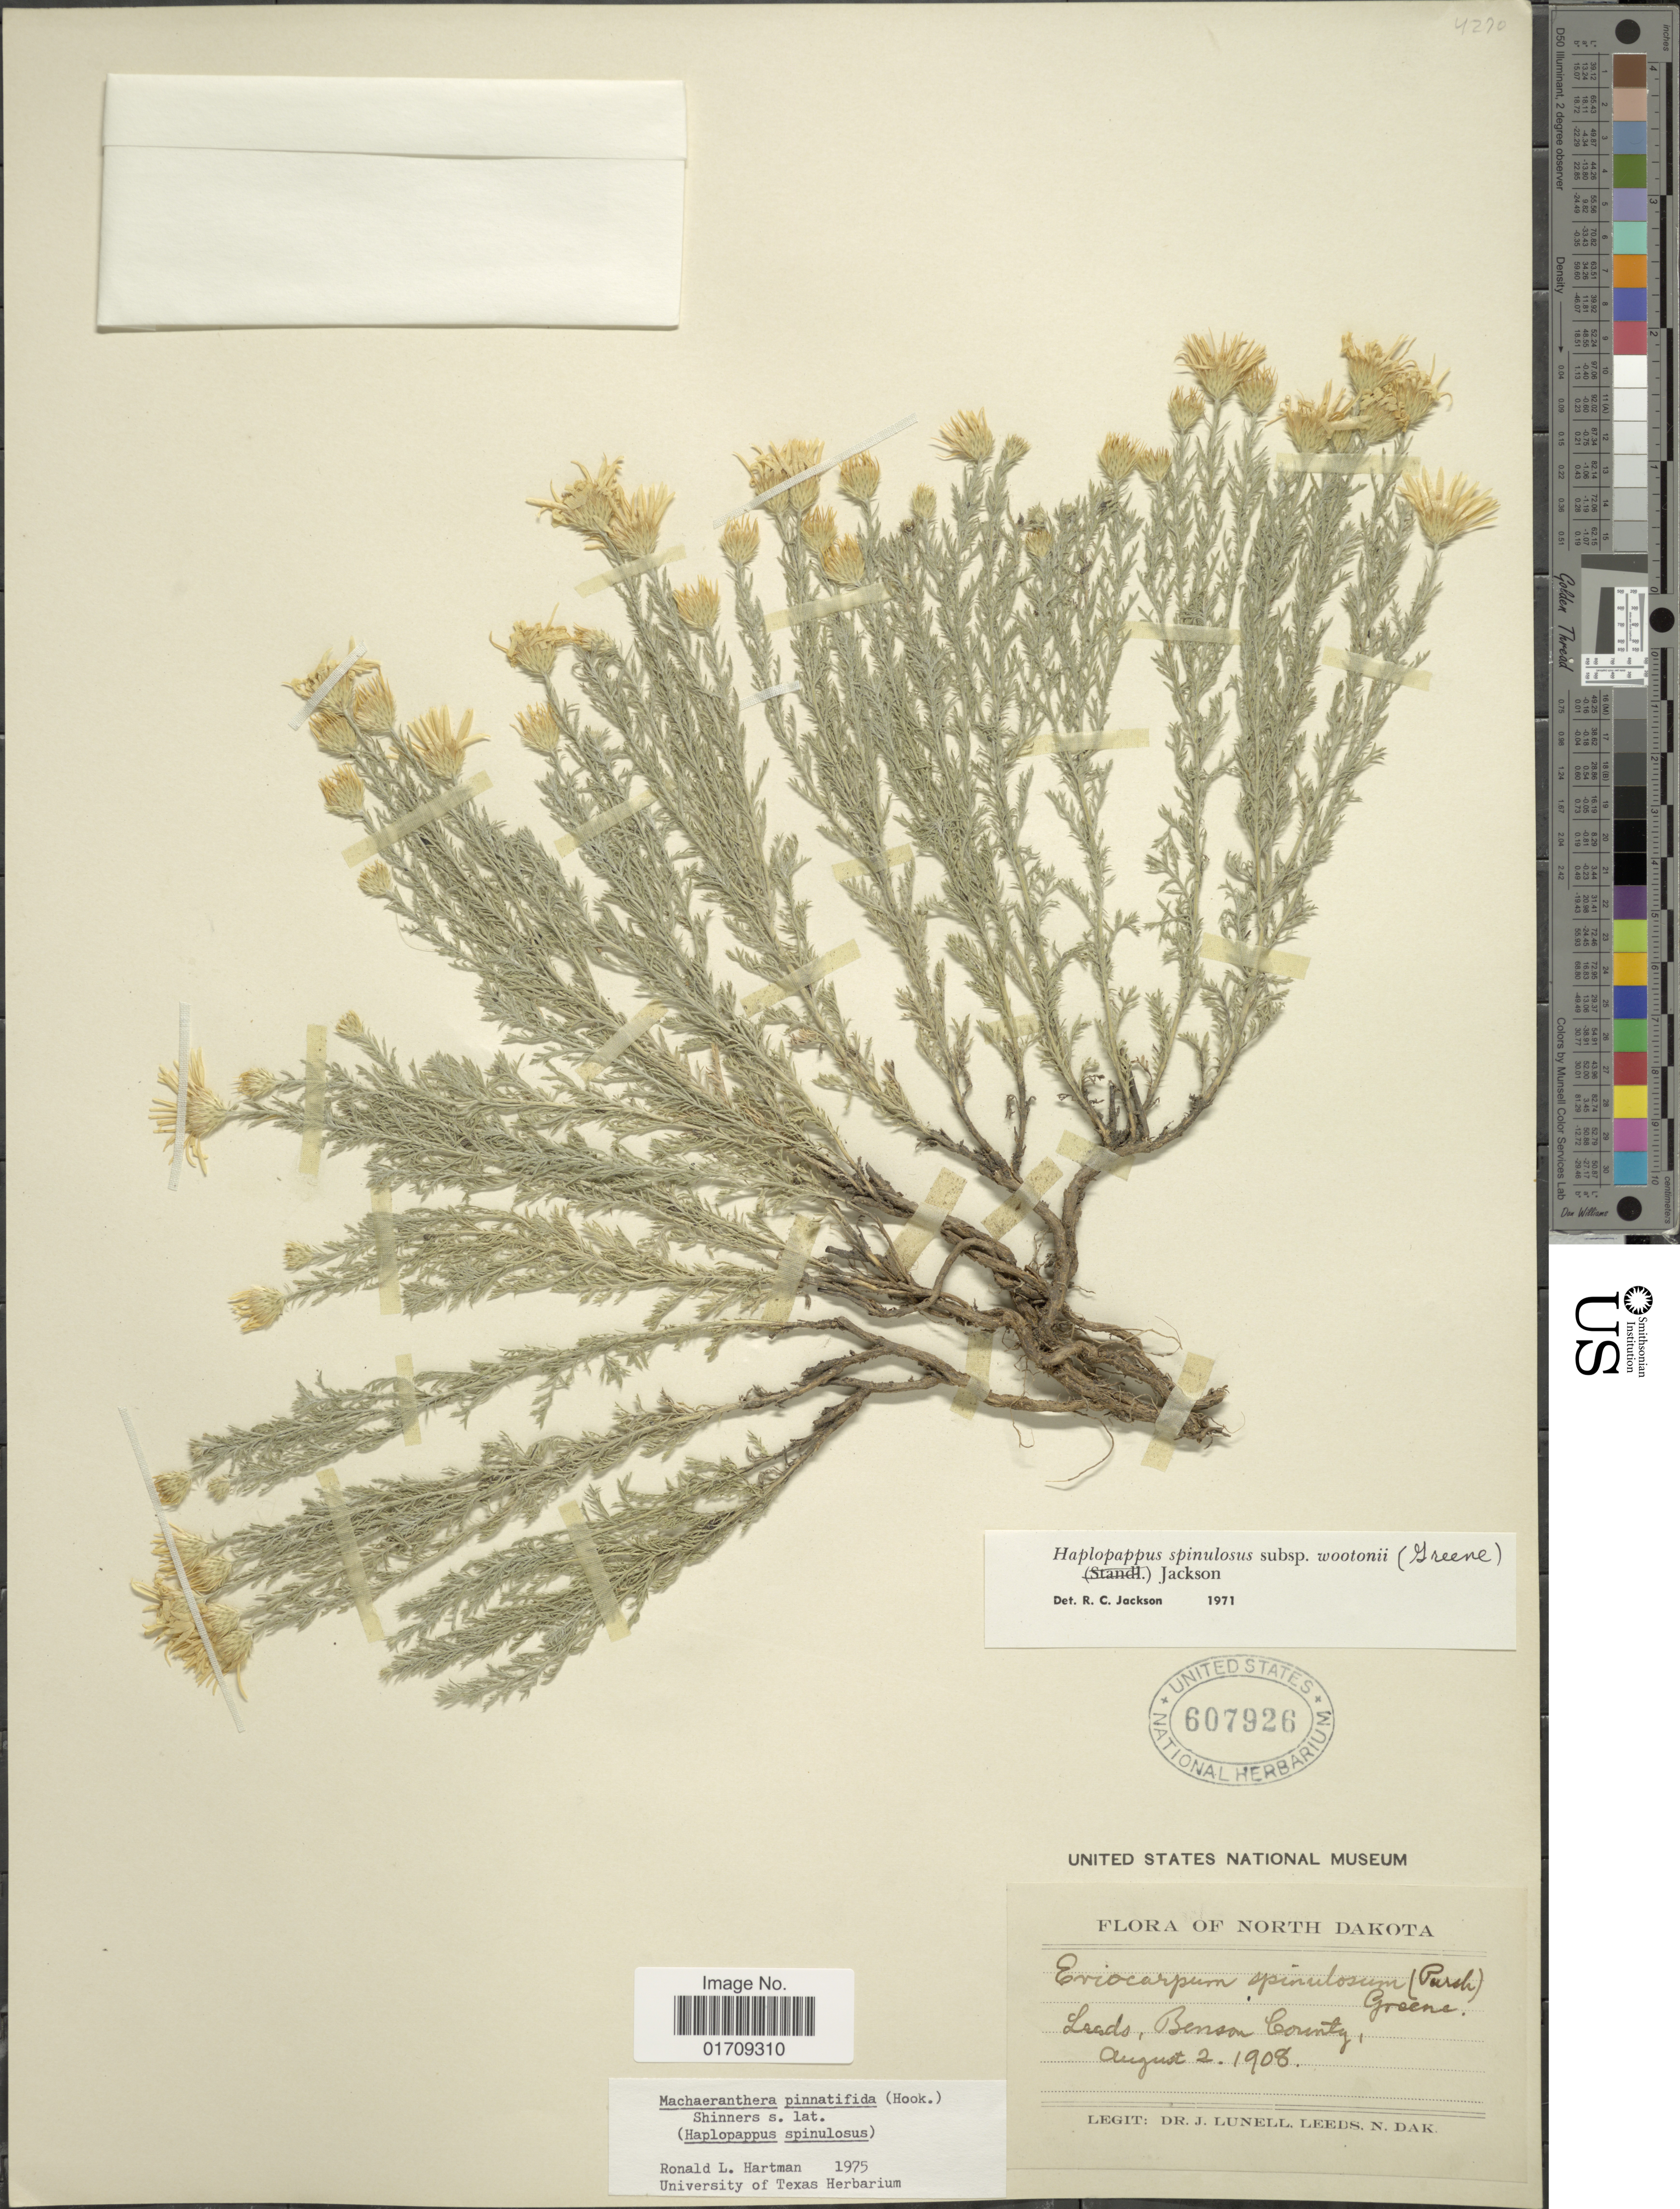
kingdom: Plantae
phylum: Tracheophyta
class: Magnoliopsida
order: Asterales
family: Asteraceae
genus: Machaeranthera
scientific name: Machaeranthera pinnatifida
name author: (Hook.) Shinners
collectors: J. Lunell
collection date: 1908-08-02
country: United States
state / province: North Dakota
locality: Leeds, Benson County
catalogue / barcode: US 607926